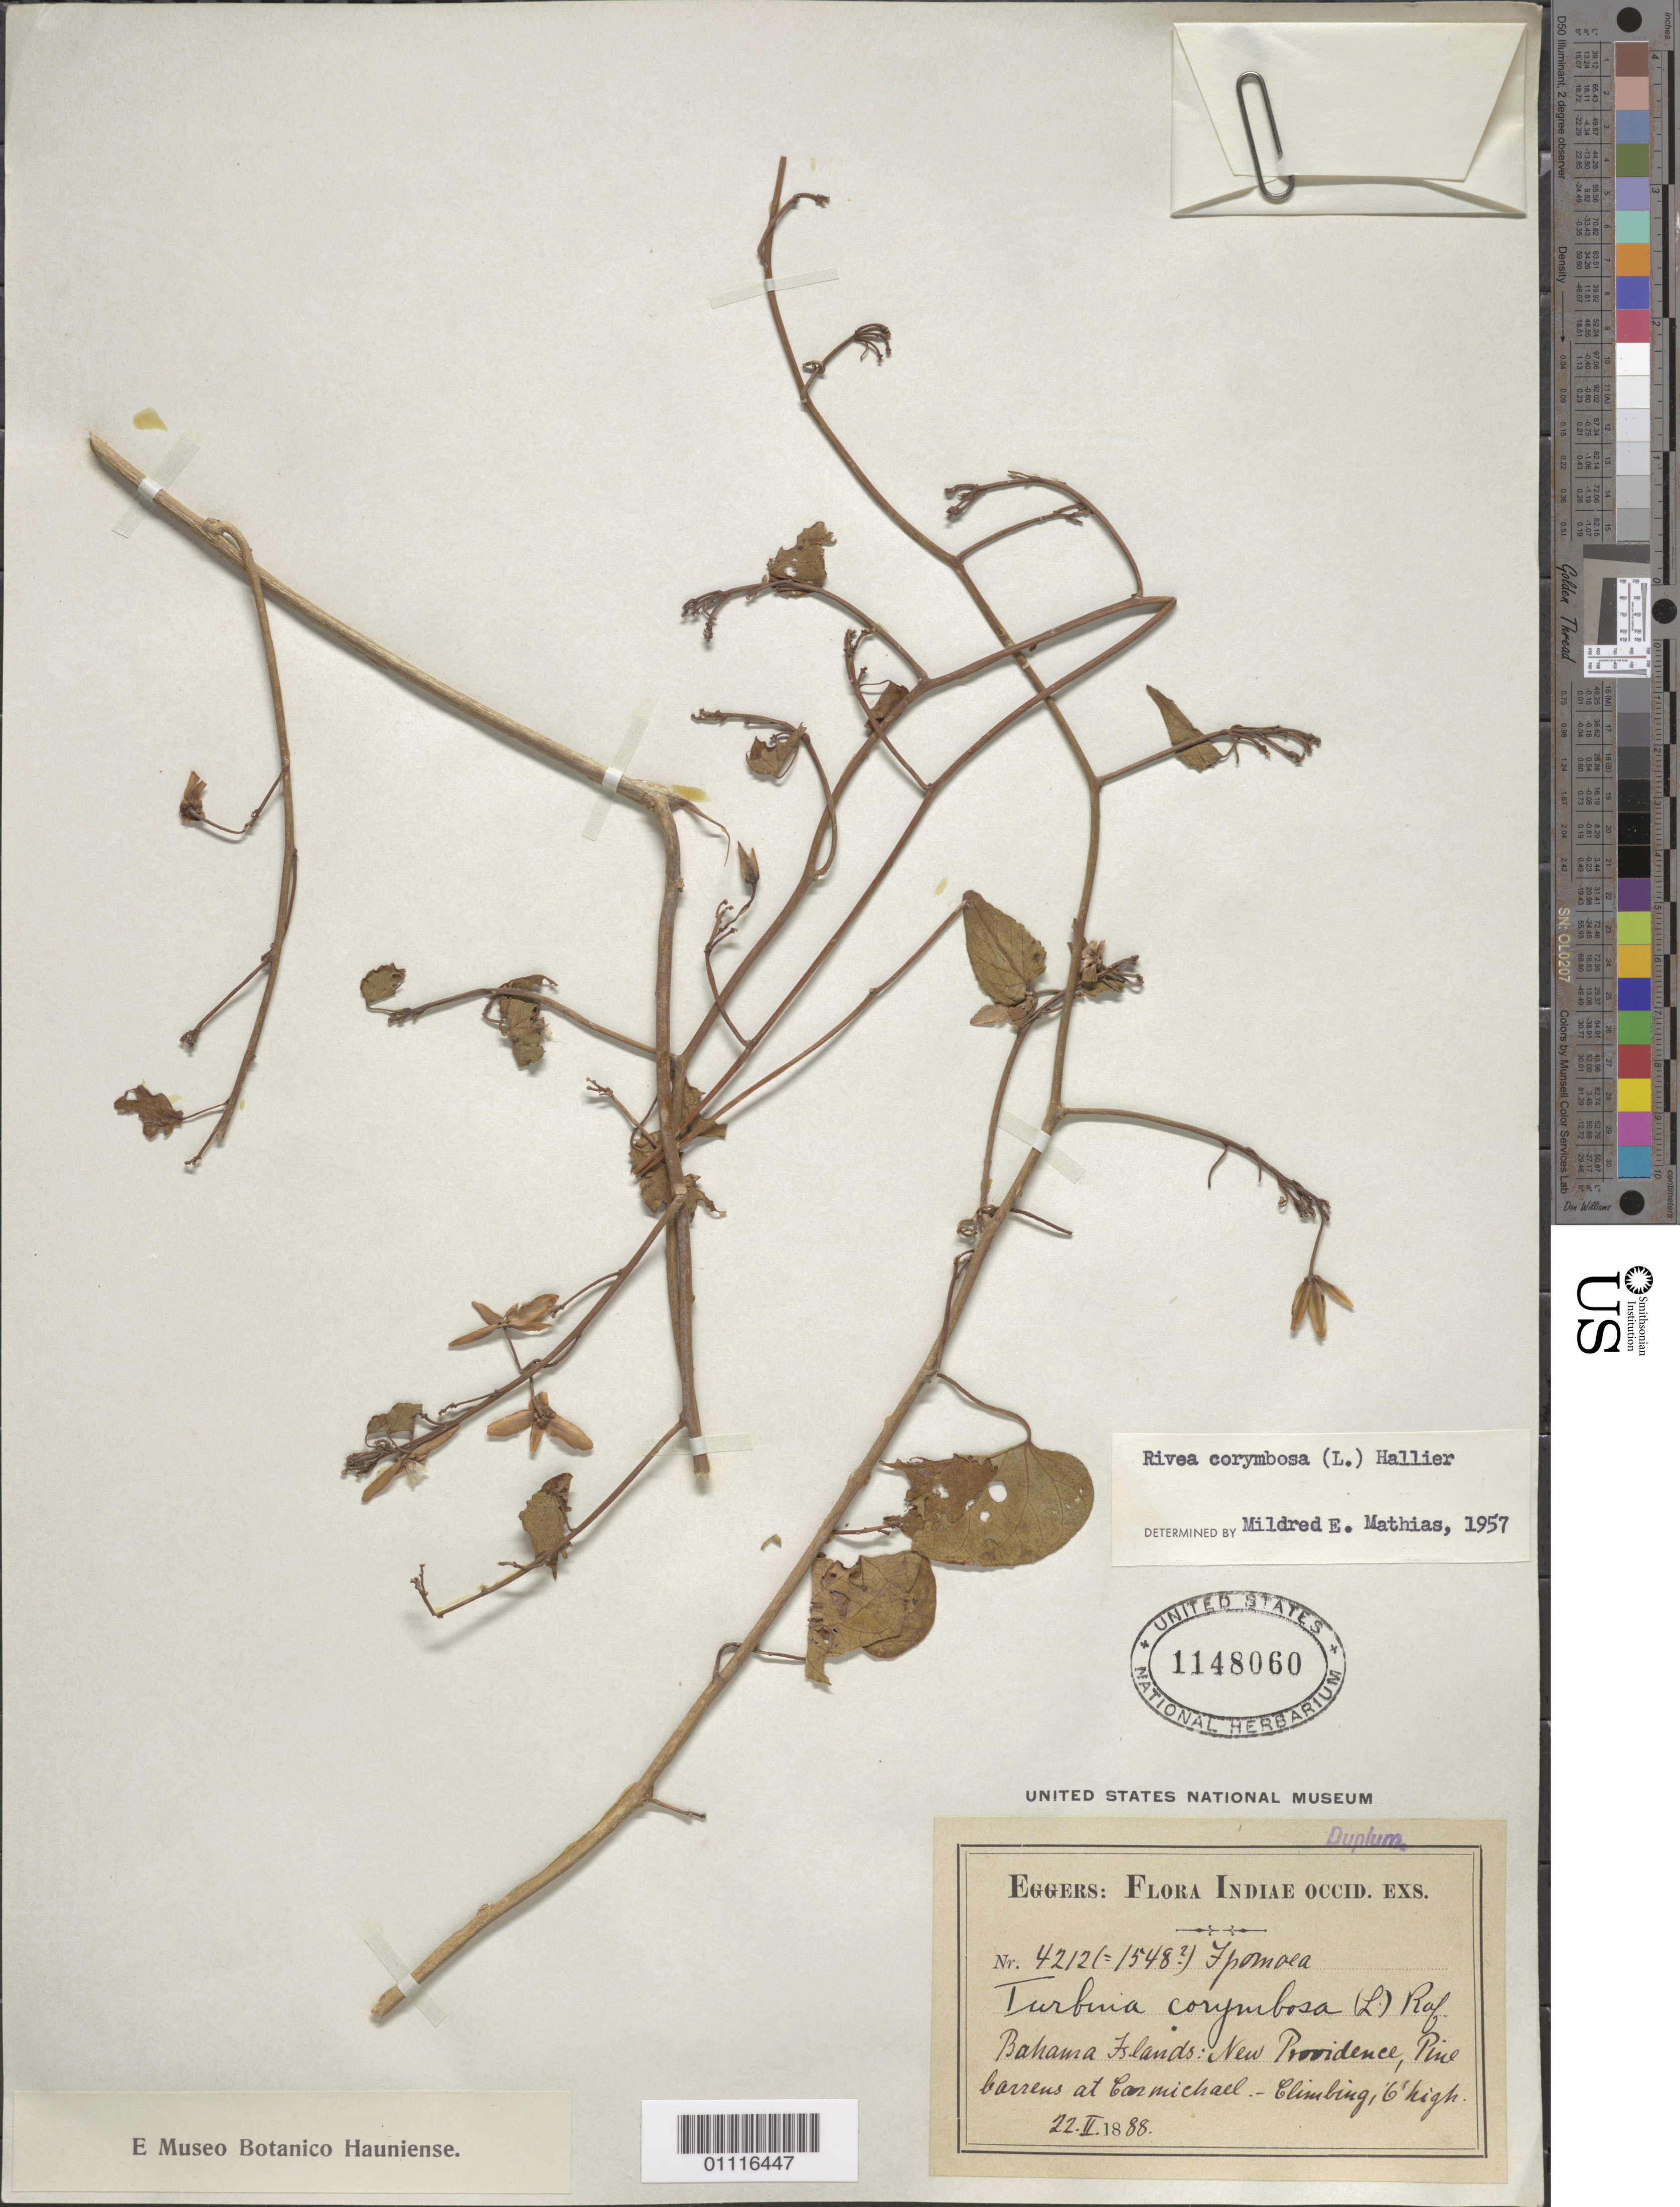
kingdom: Plantae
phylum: Tracheophyta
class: Magnoliopsida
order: Solanales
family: Convolvulaceae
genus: Turbina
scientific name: Turbina corymbosa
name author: (L.) Raf.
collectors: H. F. A. von Eggers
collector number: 42121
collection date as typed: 22 Feb 1888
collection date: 1888-02-22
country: Bahamas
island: New Providence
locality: Pine barrens at Carmichael.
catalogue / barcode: US 1148060